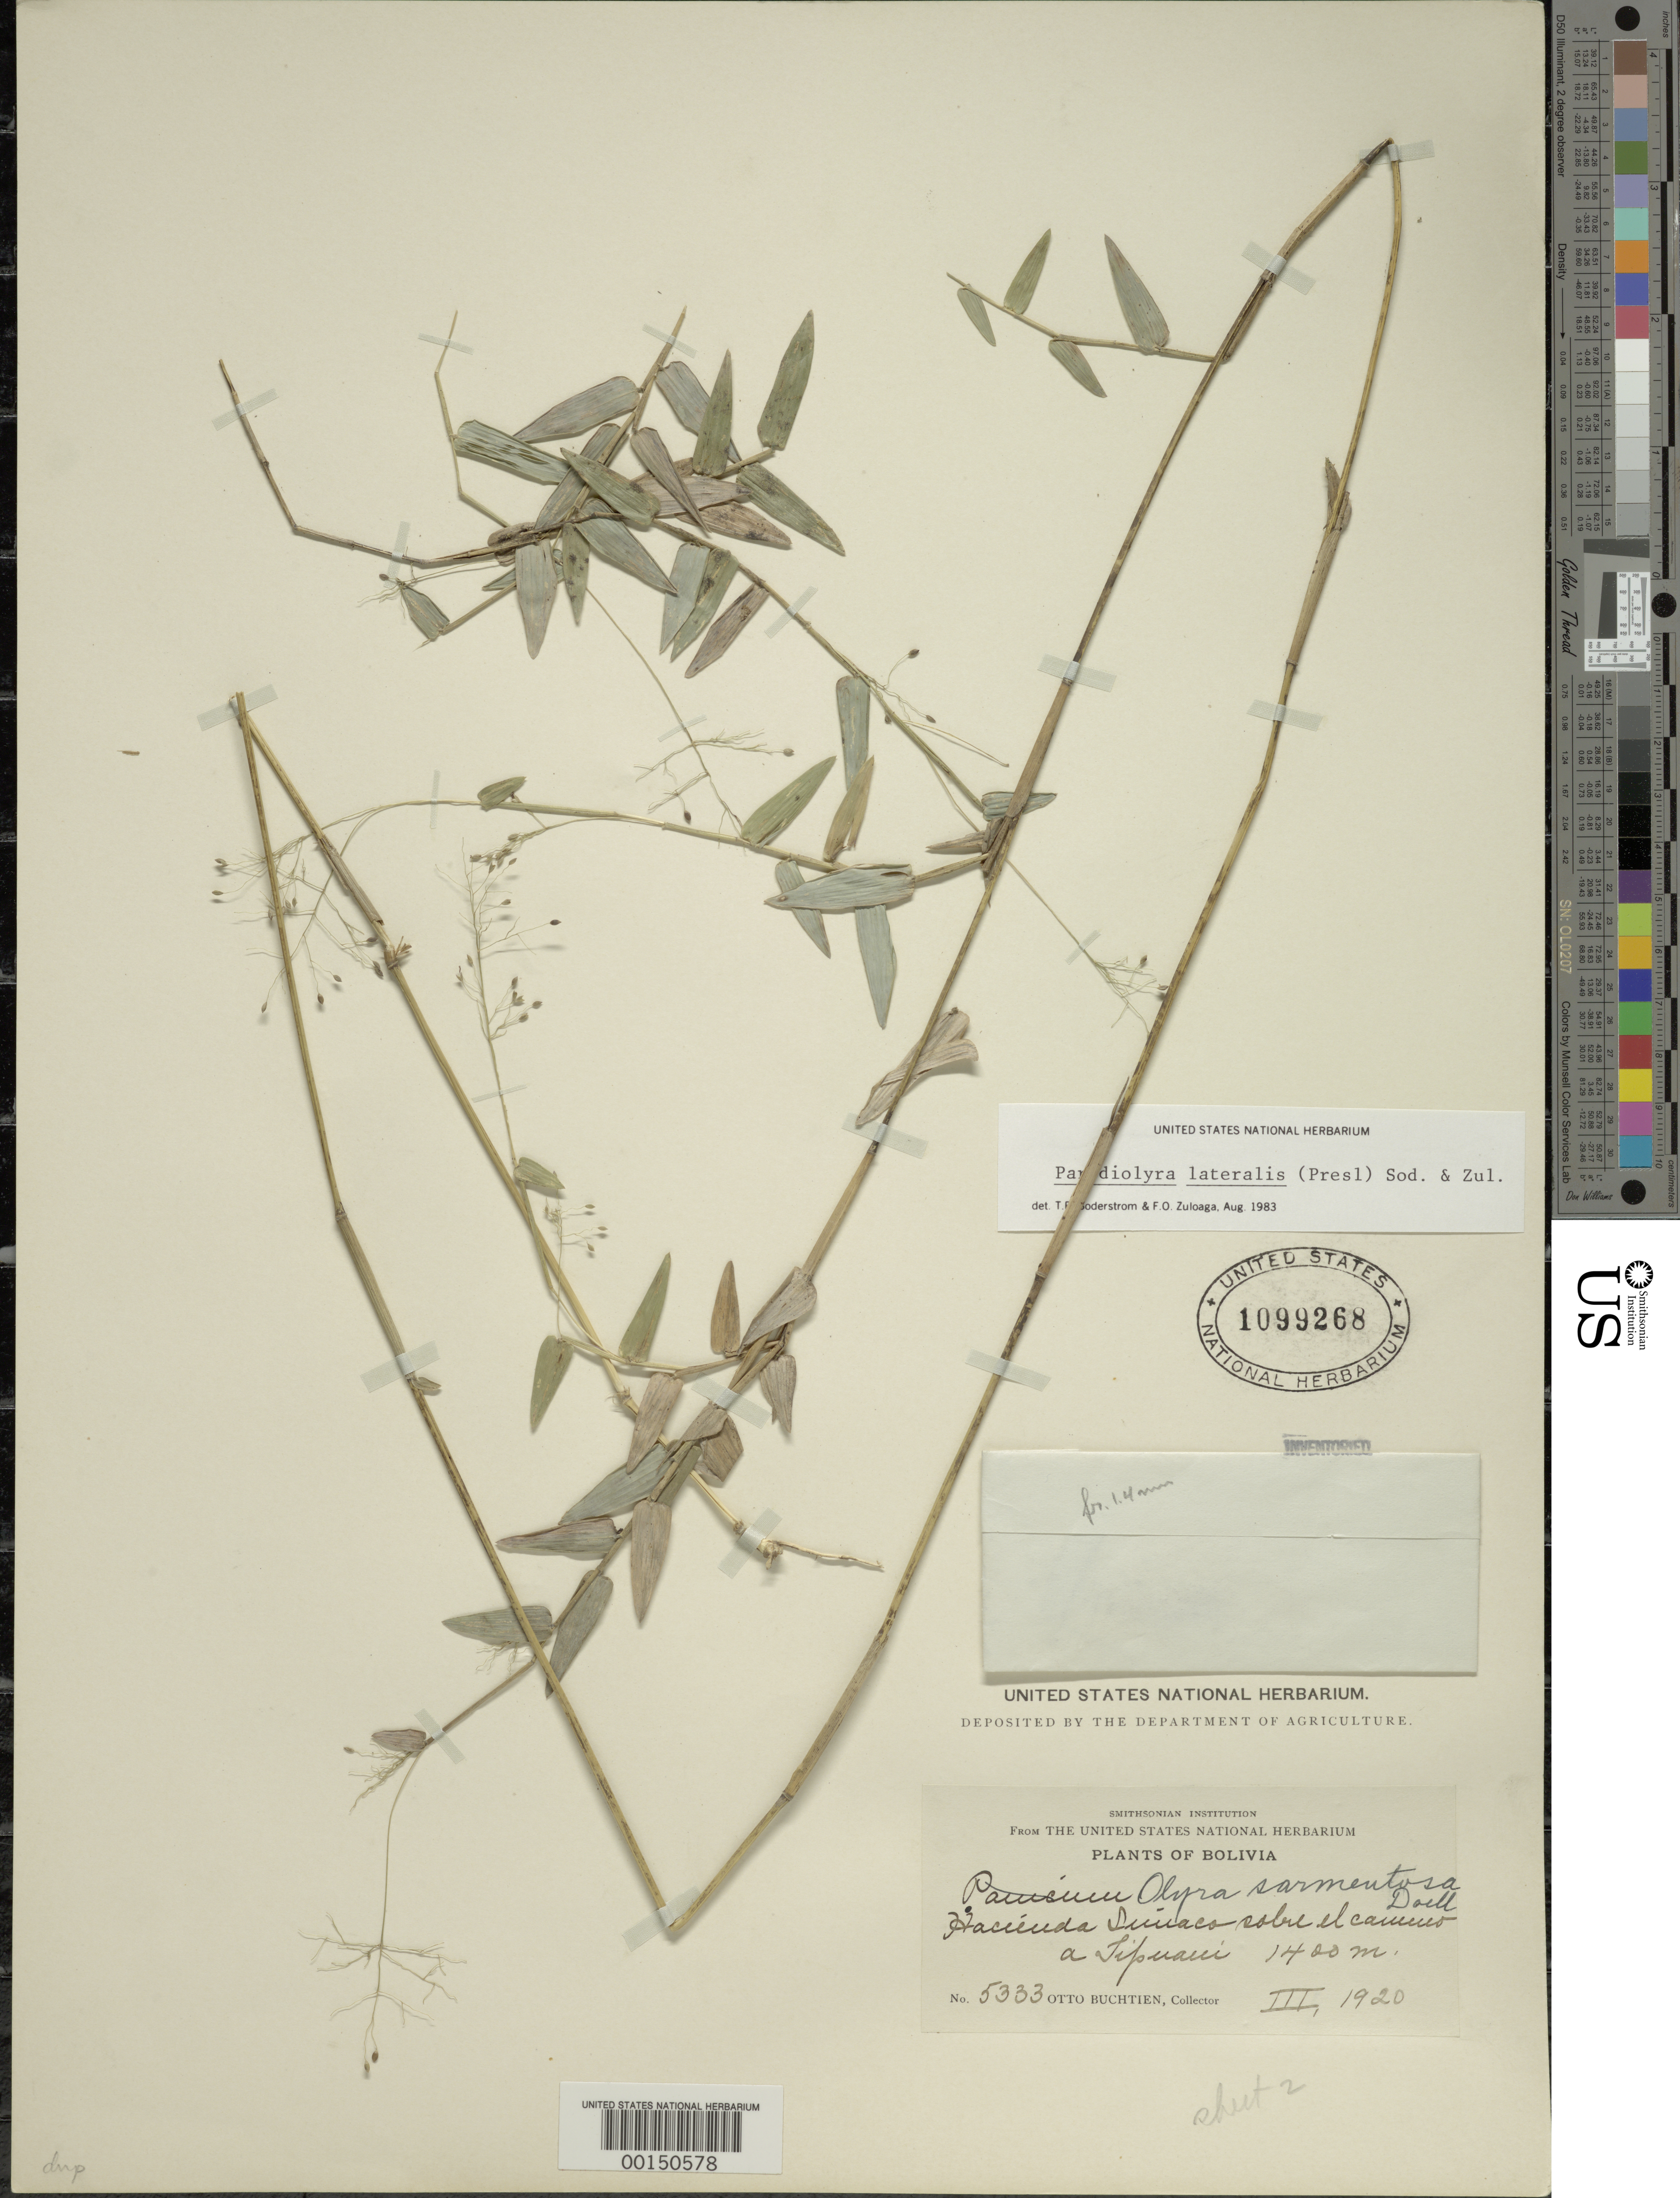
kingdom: Plantae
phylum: Tracheophyta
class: Liliopsida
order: Poales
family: Poaceae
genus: Parodiolyra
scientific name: Parodiolyra lateralis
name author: (J. Presl ex Nees) Soderstr. & Zuloaga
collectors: O. Buchtien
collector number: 5333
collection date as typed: Mar 1920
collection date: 1920-03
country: Bolivia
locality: Tipuani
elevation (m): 1400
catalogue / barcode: US 1099268